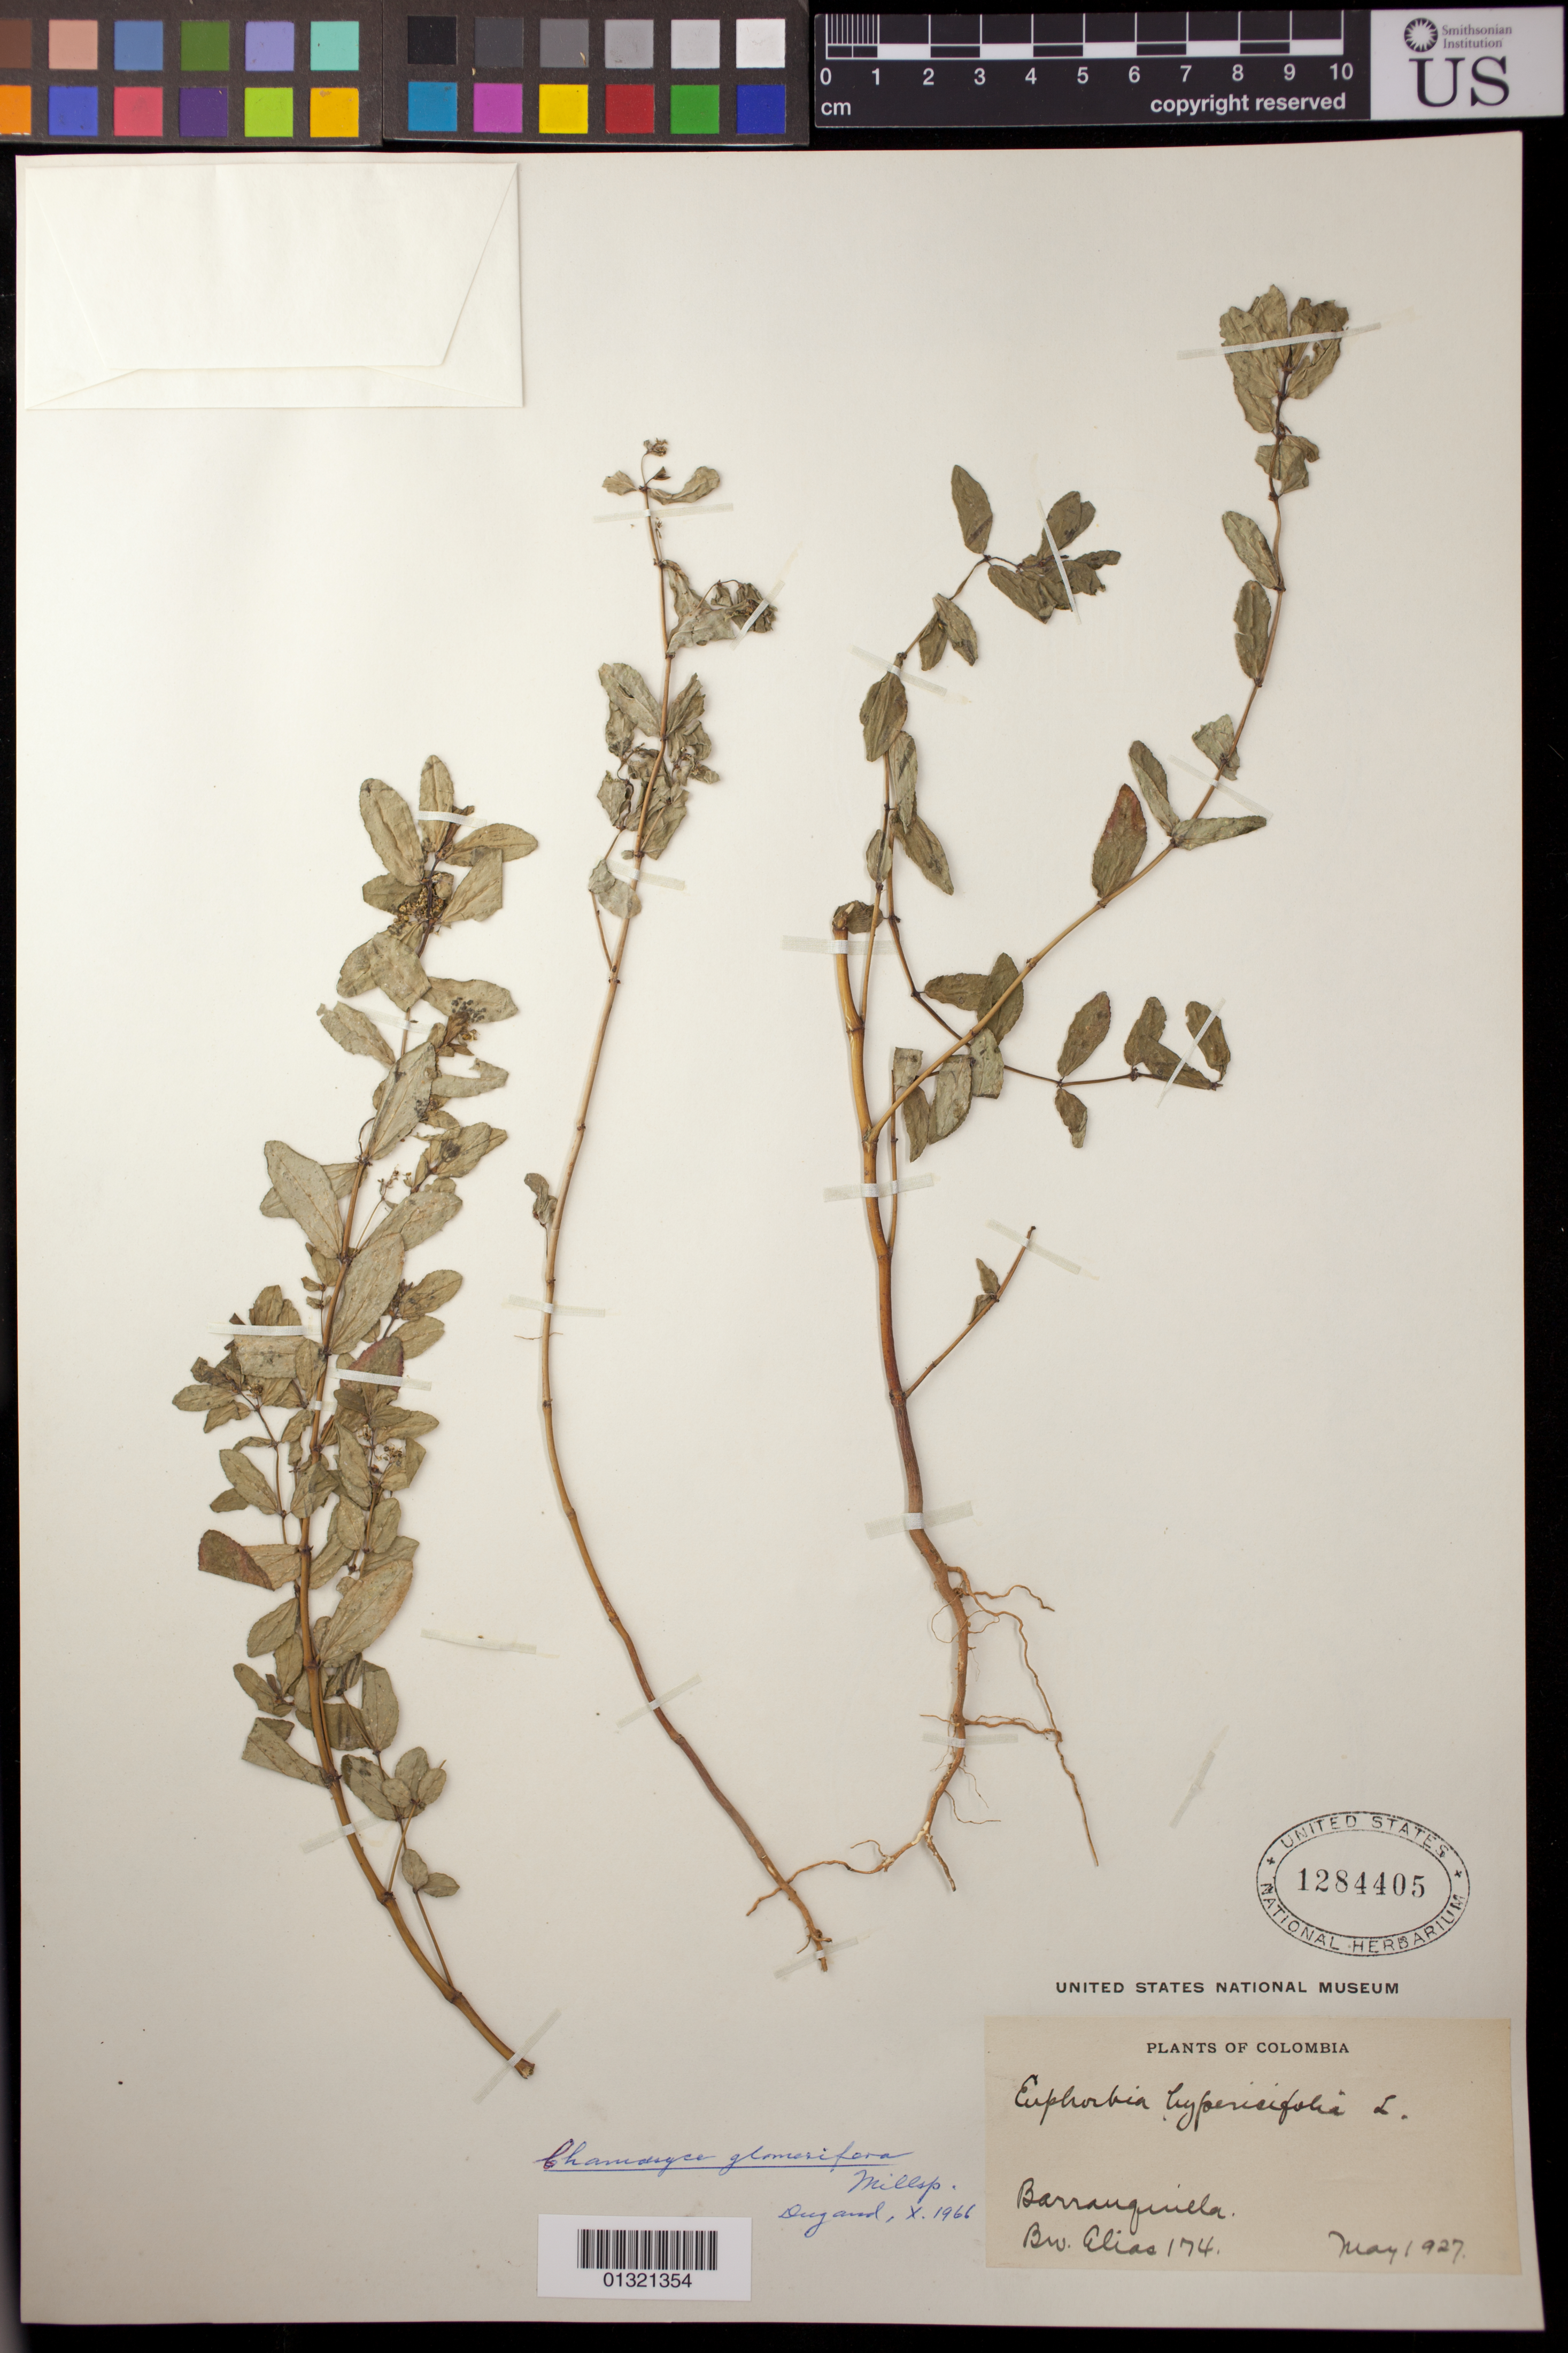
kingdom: Plantae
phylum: Tracheophyta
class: Magnoliopsida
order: Malpighiales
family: Euphorbiaceae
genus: Euphorbia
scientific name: Euphorbia hypericifolia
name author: L.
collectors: Bro. Elias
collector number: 174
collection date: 1927-05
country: Colombia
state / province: Atlántico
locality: Barranquilla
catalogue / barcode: US 1284405